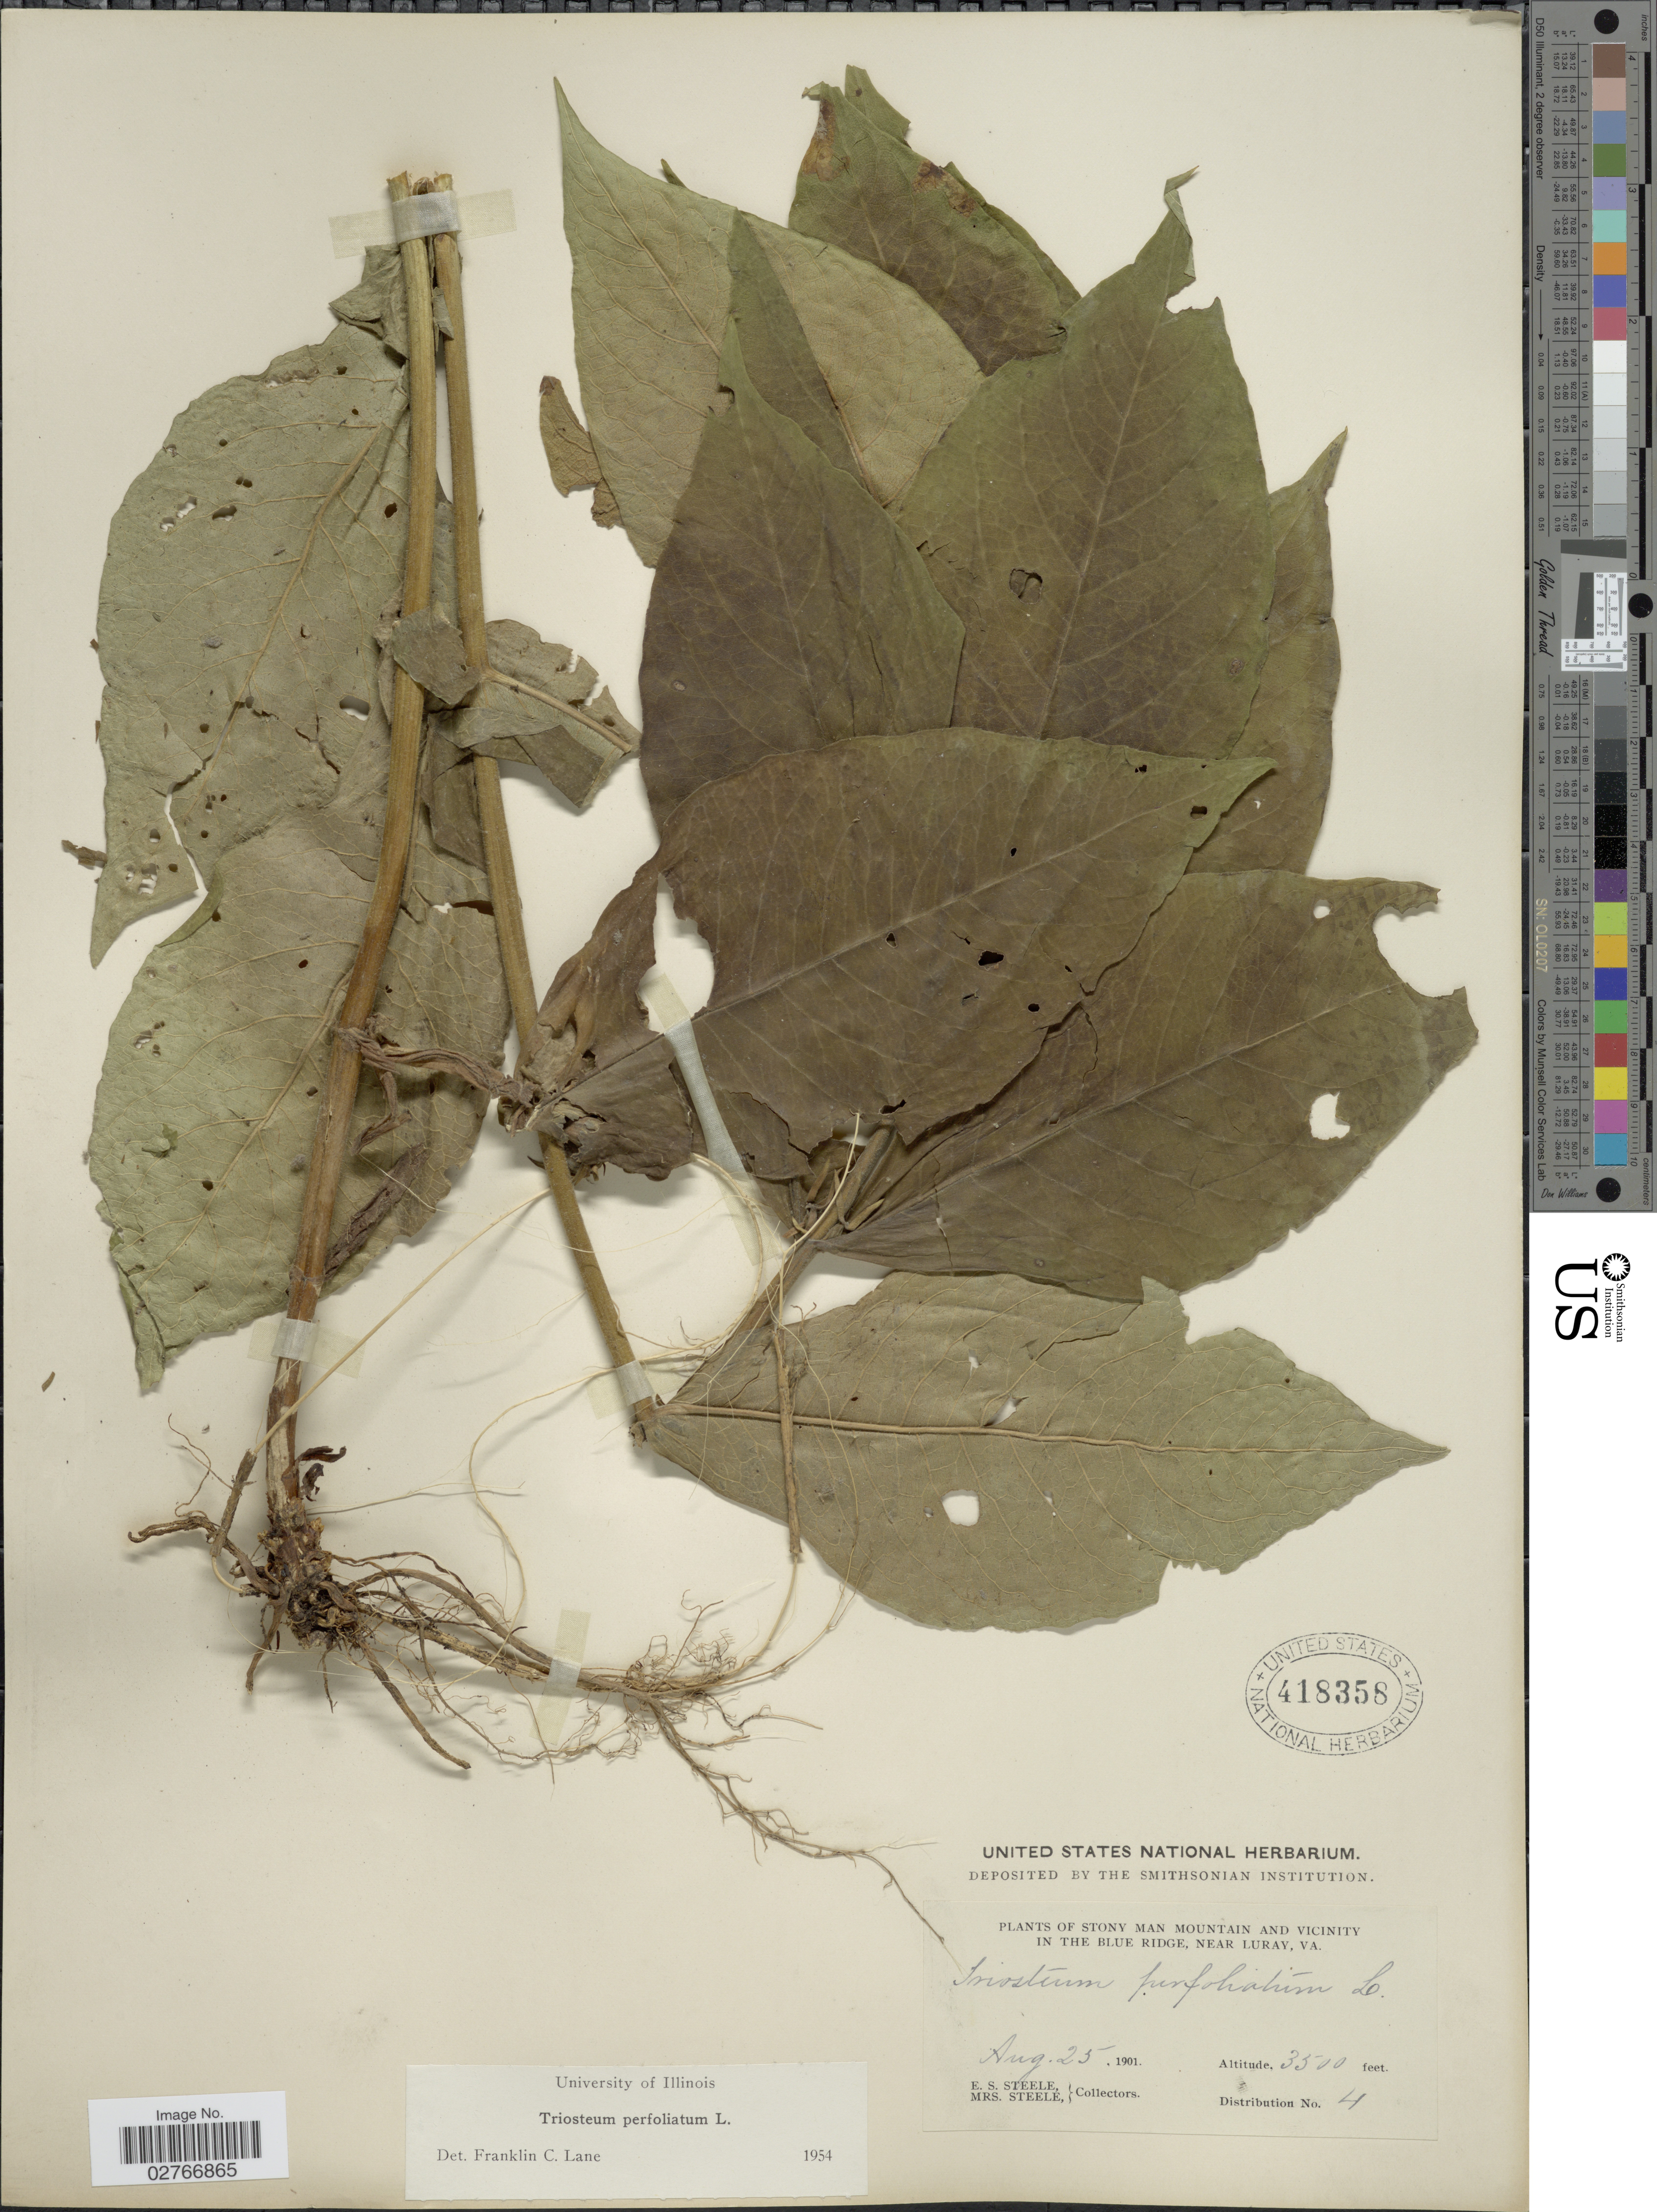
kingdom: Plantae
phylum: Tracheophyta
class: Magnoliopsida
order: Dipsacales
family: Caprifoliaceae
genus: Triosteum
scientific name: Triosteum perfoliatum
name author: L.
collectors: E. Steele & Mrs. E. S. Steele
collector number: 4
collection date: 1901-08-25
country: United States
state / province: Virginia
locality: Stony Man Mountain and Vicinity in the Blue Ridge, near Luray.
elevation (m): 1067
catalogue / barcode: US 418358